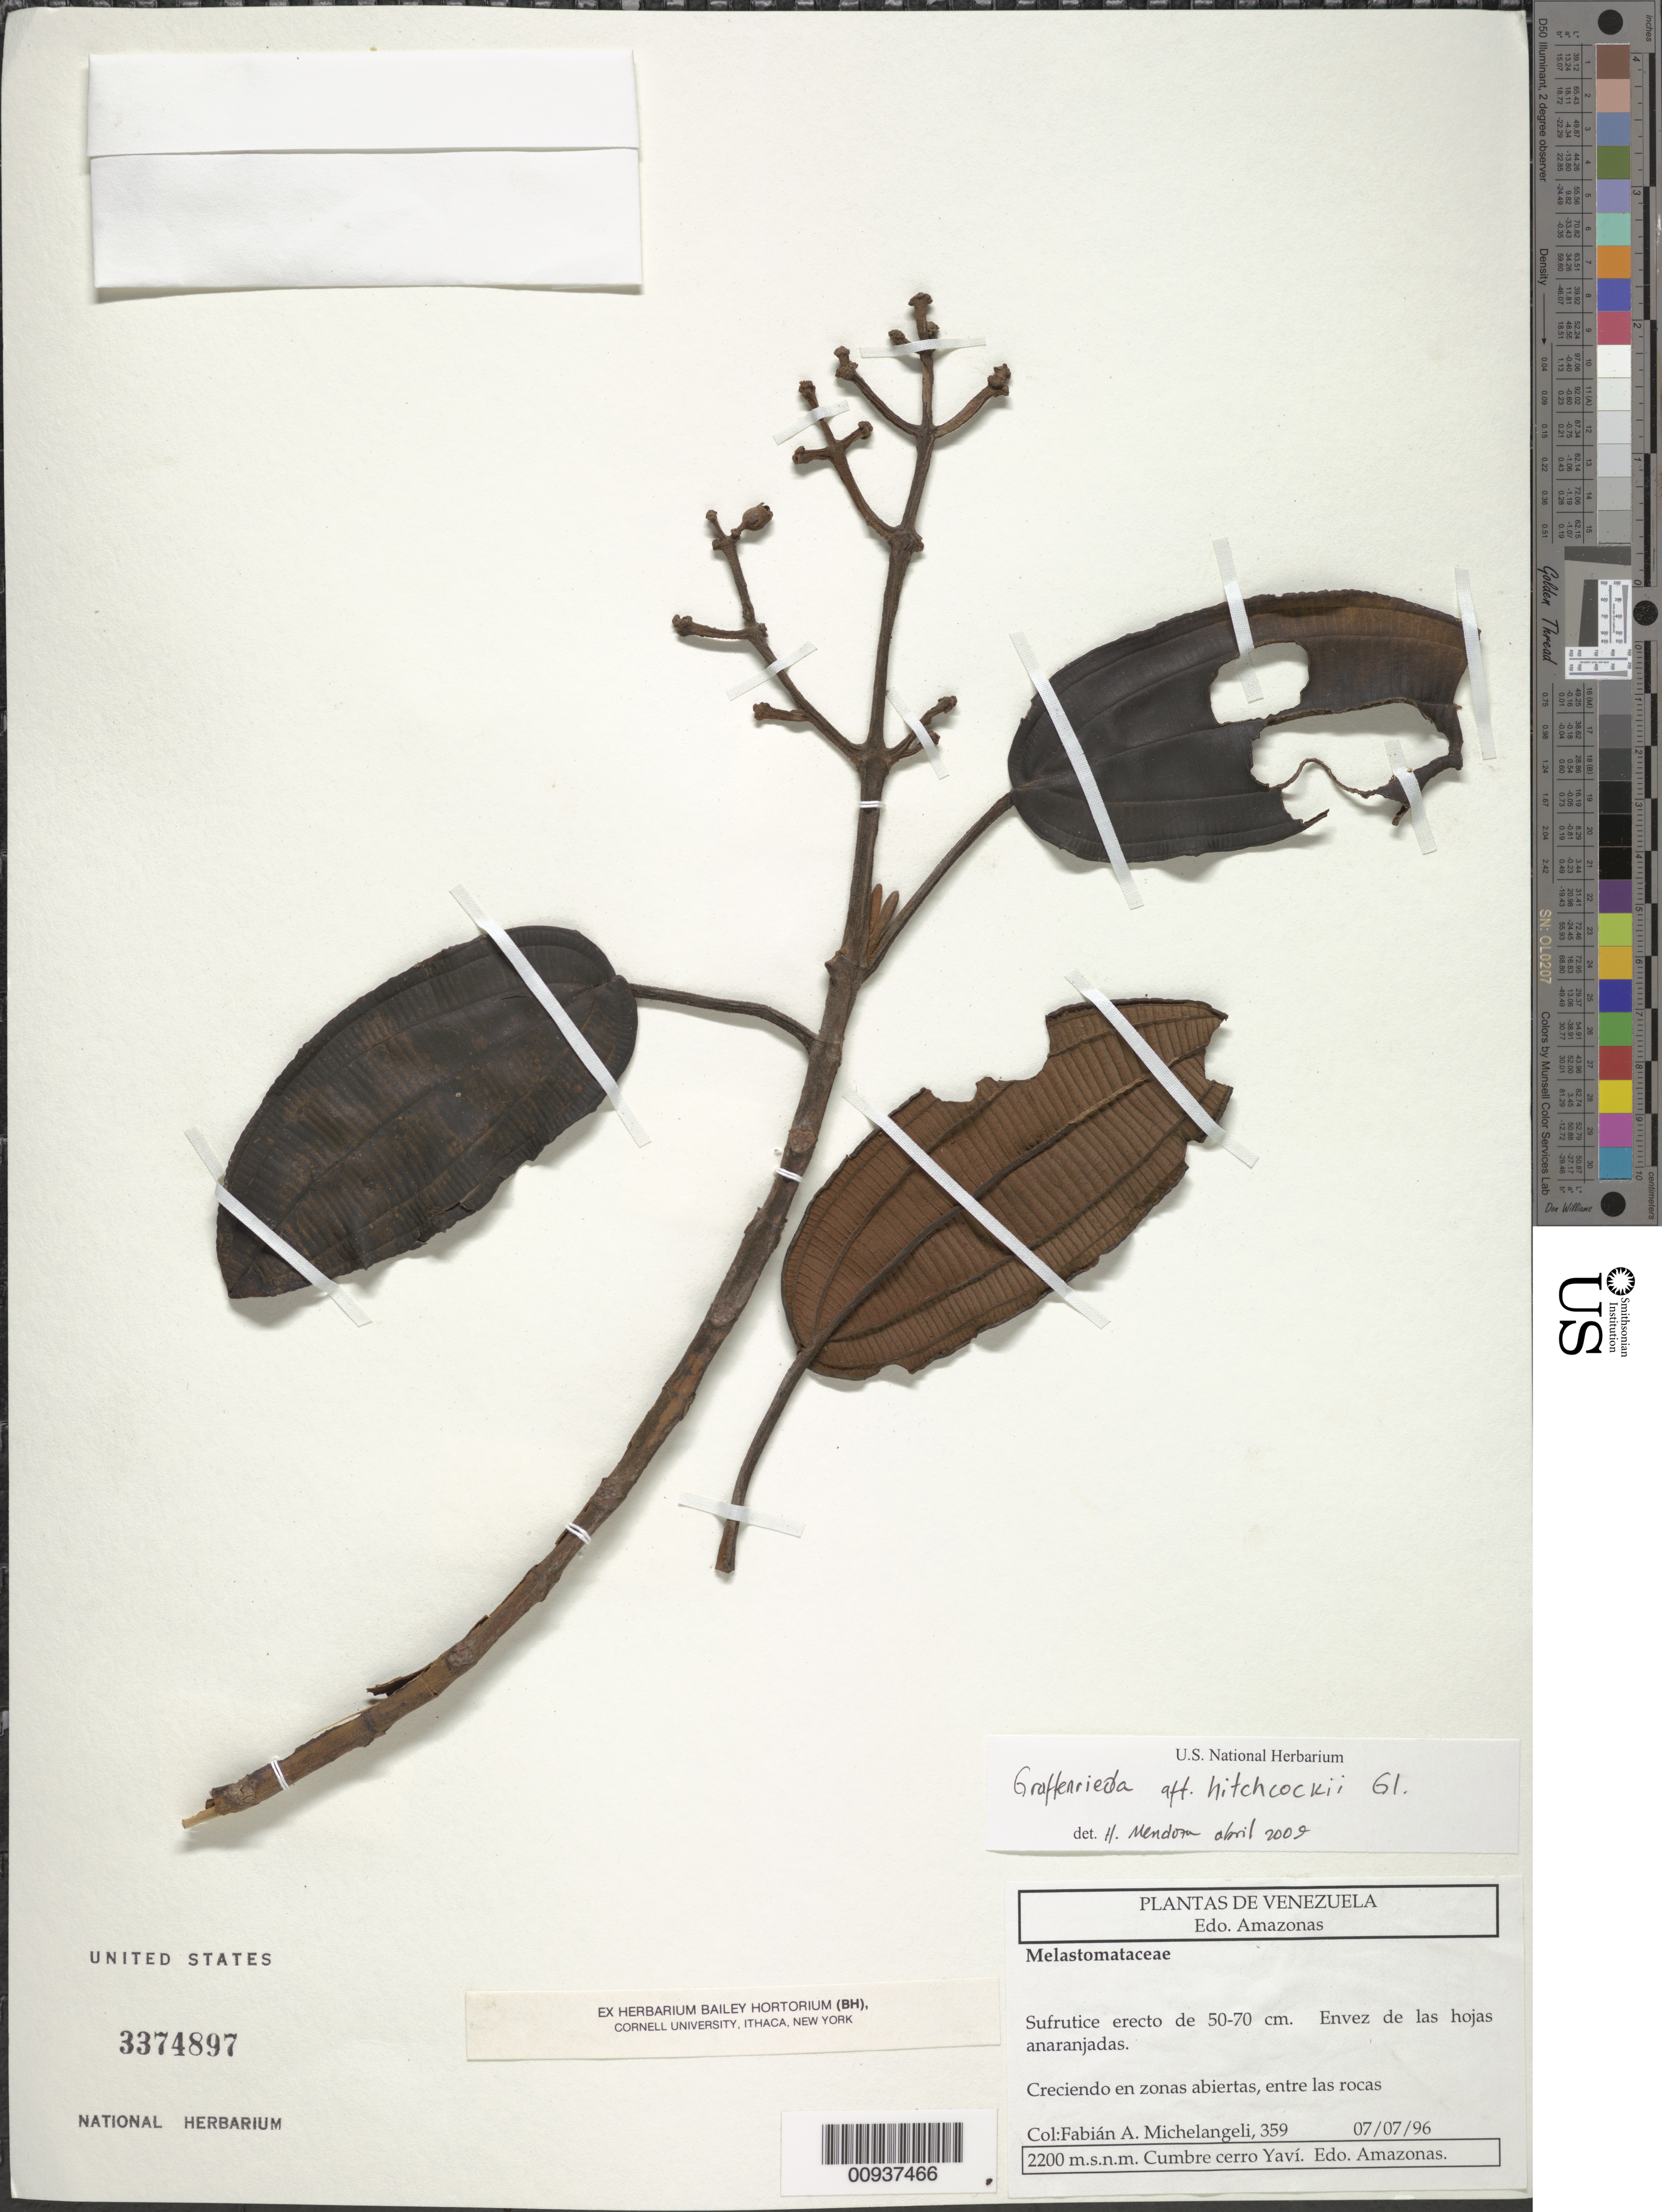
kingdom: Plantae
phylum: Tracheophyta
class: Magnoliopsida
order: Myrtales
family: Melastomataceae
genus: Graffenrieda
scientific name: Graffenrieda hitchcockii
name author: Gleason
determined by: Mendoza, H.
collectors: F. A. Michelangeli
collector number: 359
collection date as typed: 7-Jul-96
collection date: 1996-07-07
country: Venezuela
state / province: Amazonas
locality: Cerro Yaví, cumbre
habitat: Creciendo en zonas abiertas, entre las rocas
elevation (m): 2200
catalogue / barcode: US 3374897